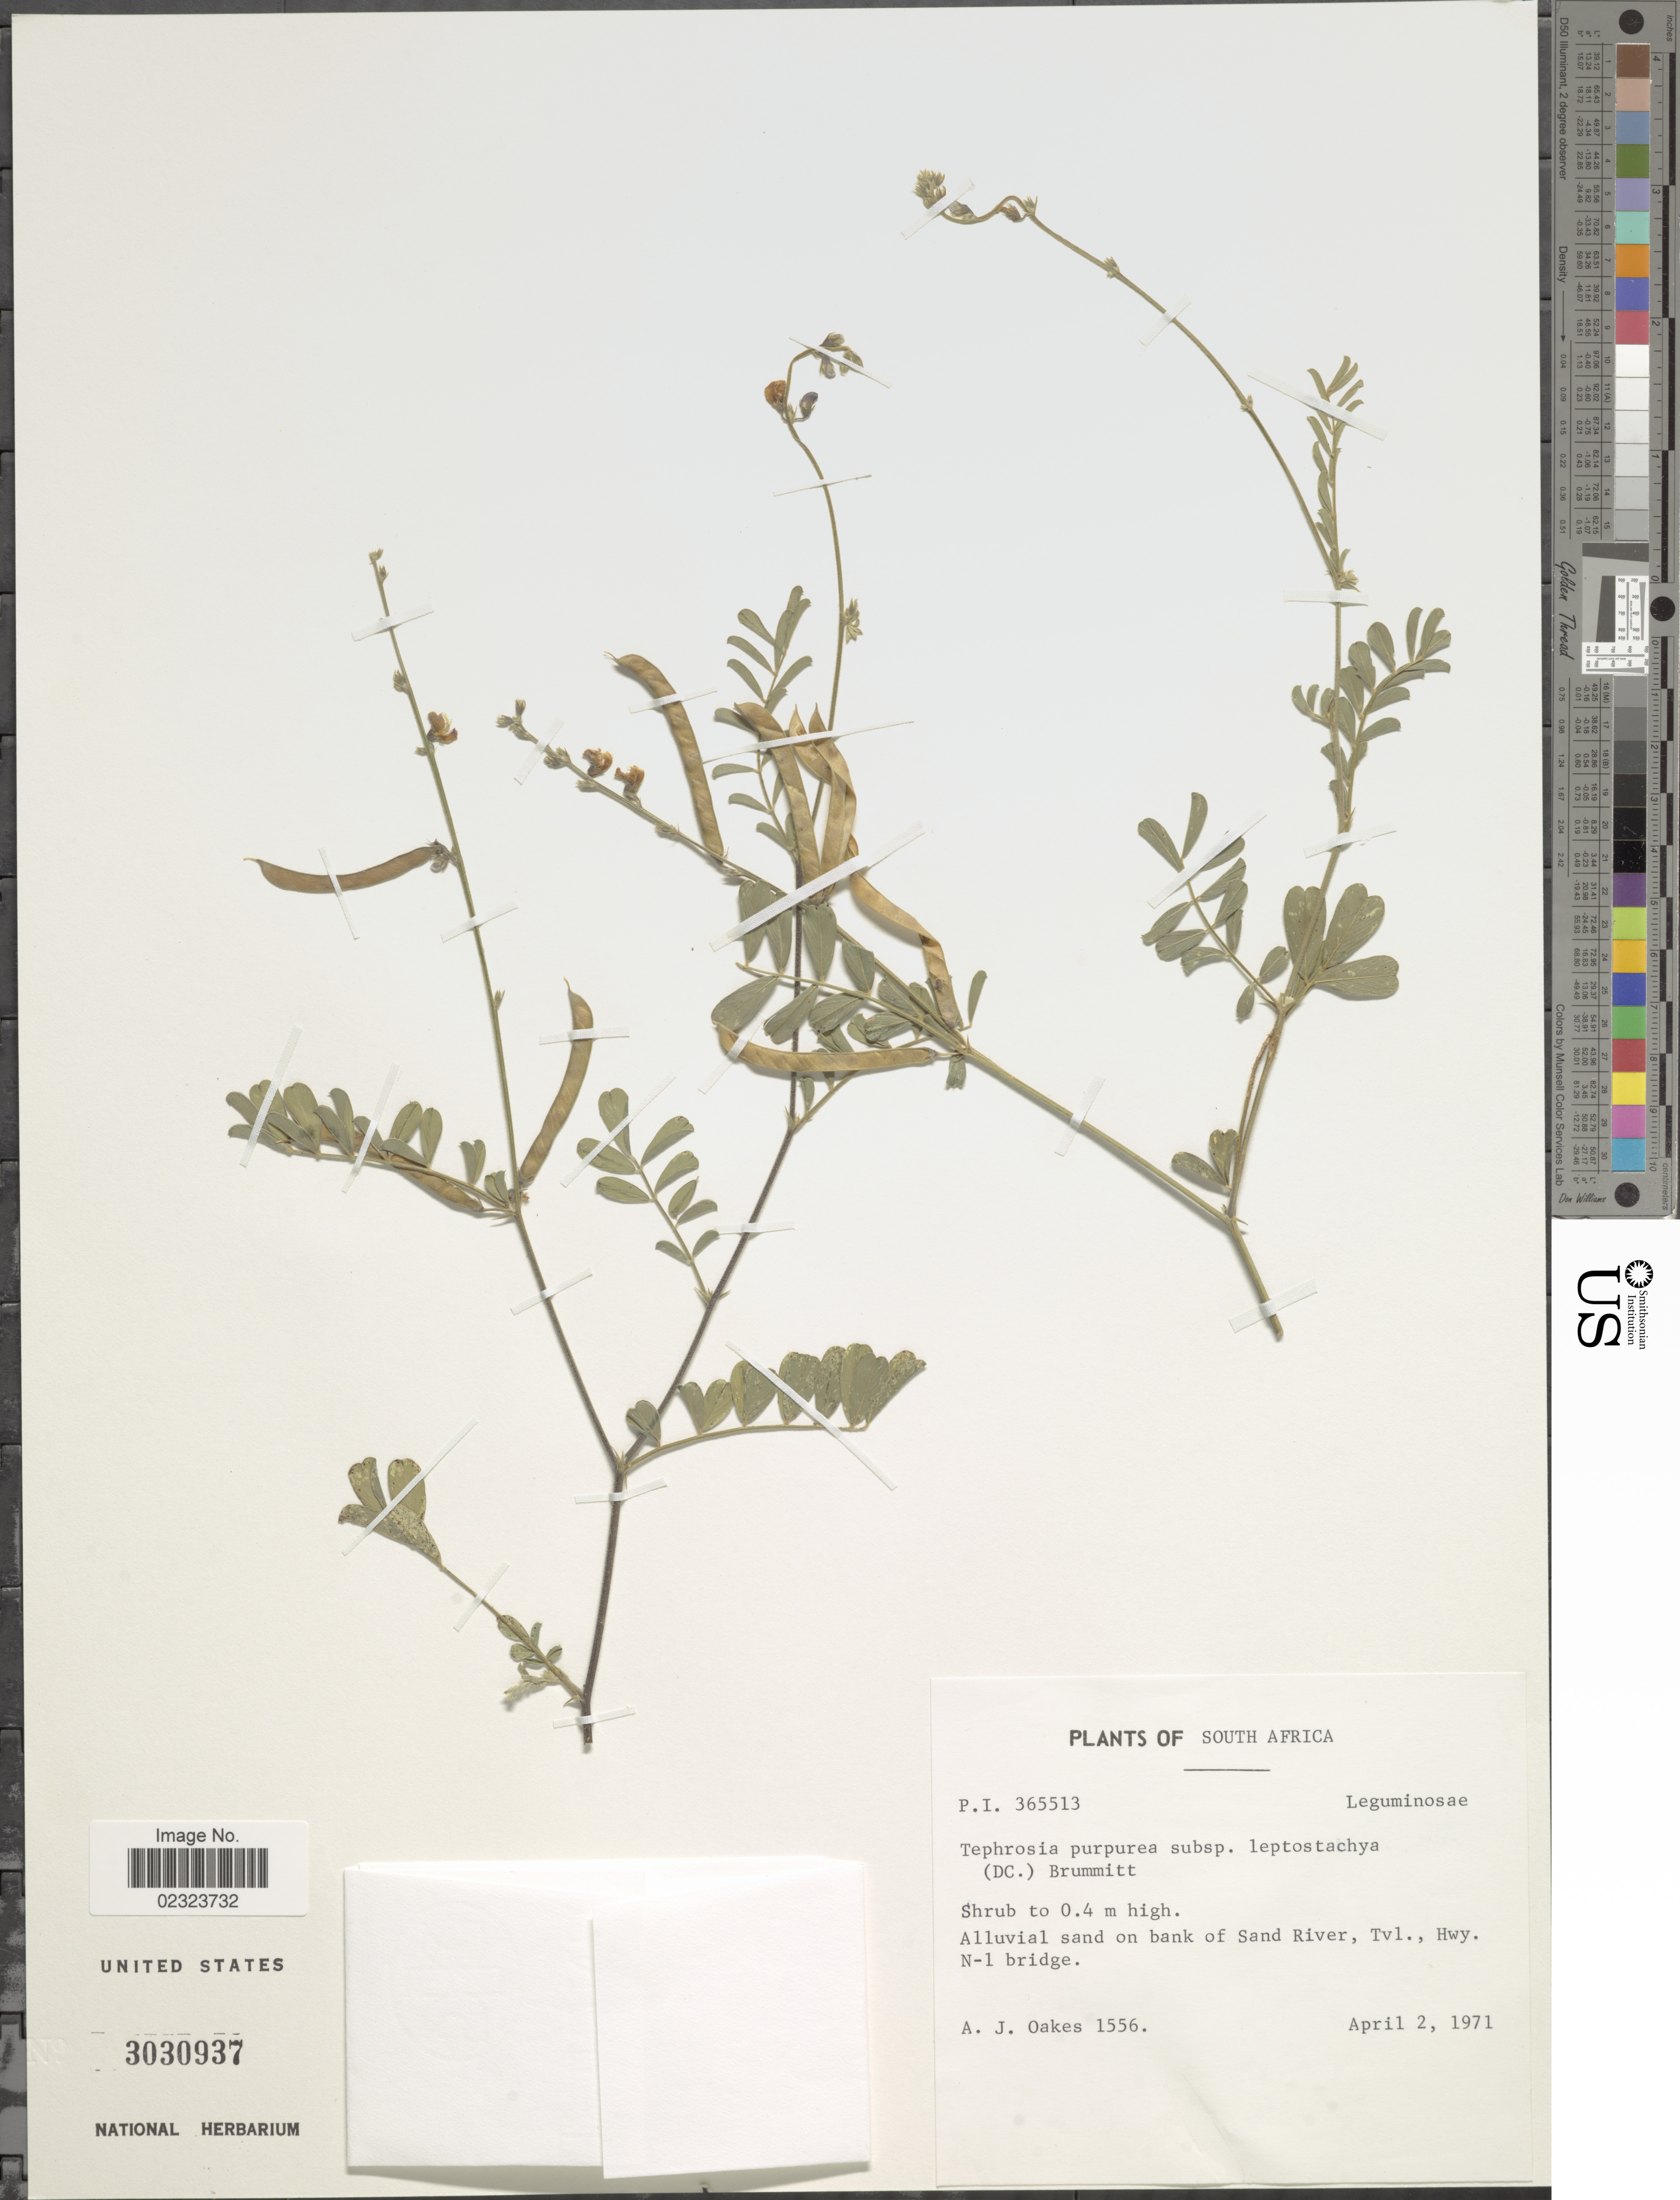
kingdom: Plantae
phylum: Tracheophyta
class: Magnoliopsida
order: Fabales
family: Fabaceae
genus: Tephrosia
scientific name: Tephrosia purpurea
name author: (L.) Pers.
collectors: A. Oakes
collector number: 1556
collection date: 1971-04-02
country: South Africa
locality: Alluvial sand on bank of Sand River, Tvl., Hwy. N-1 bridge.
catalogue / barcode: US 3030937